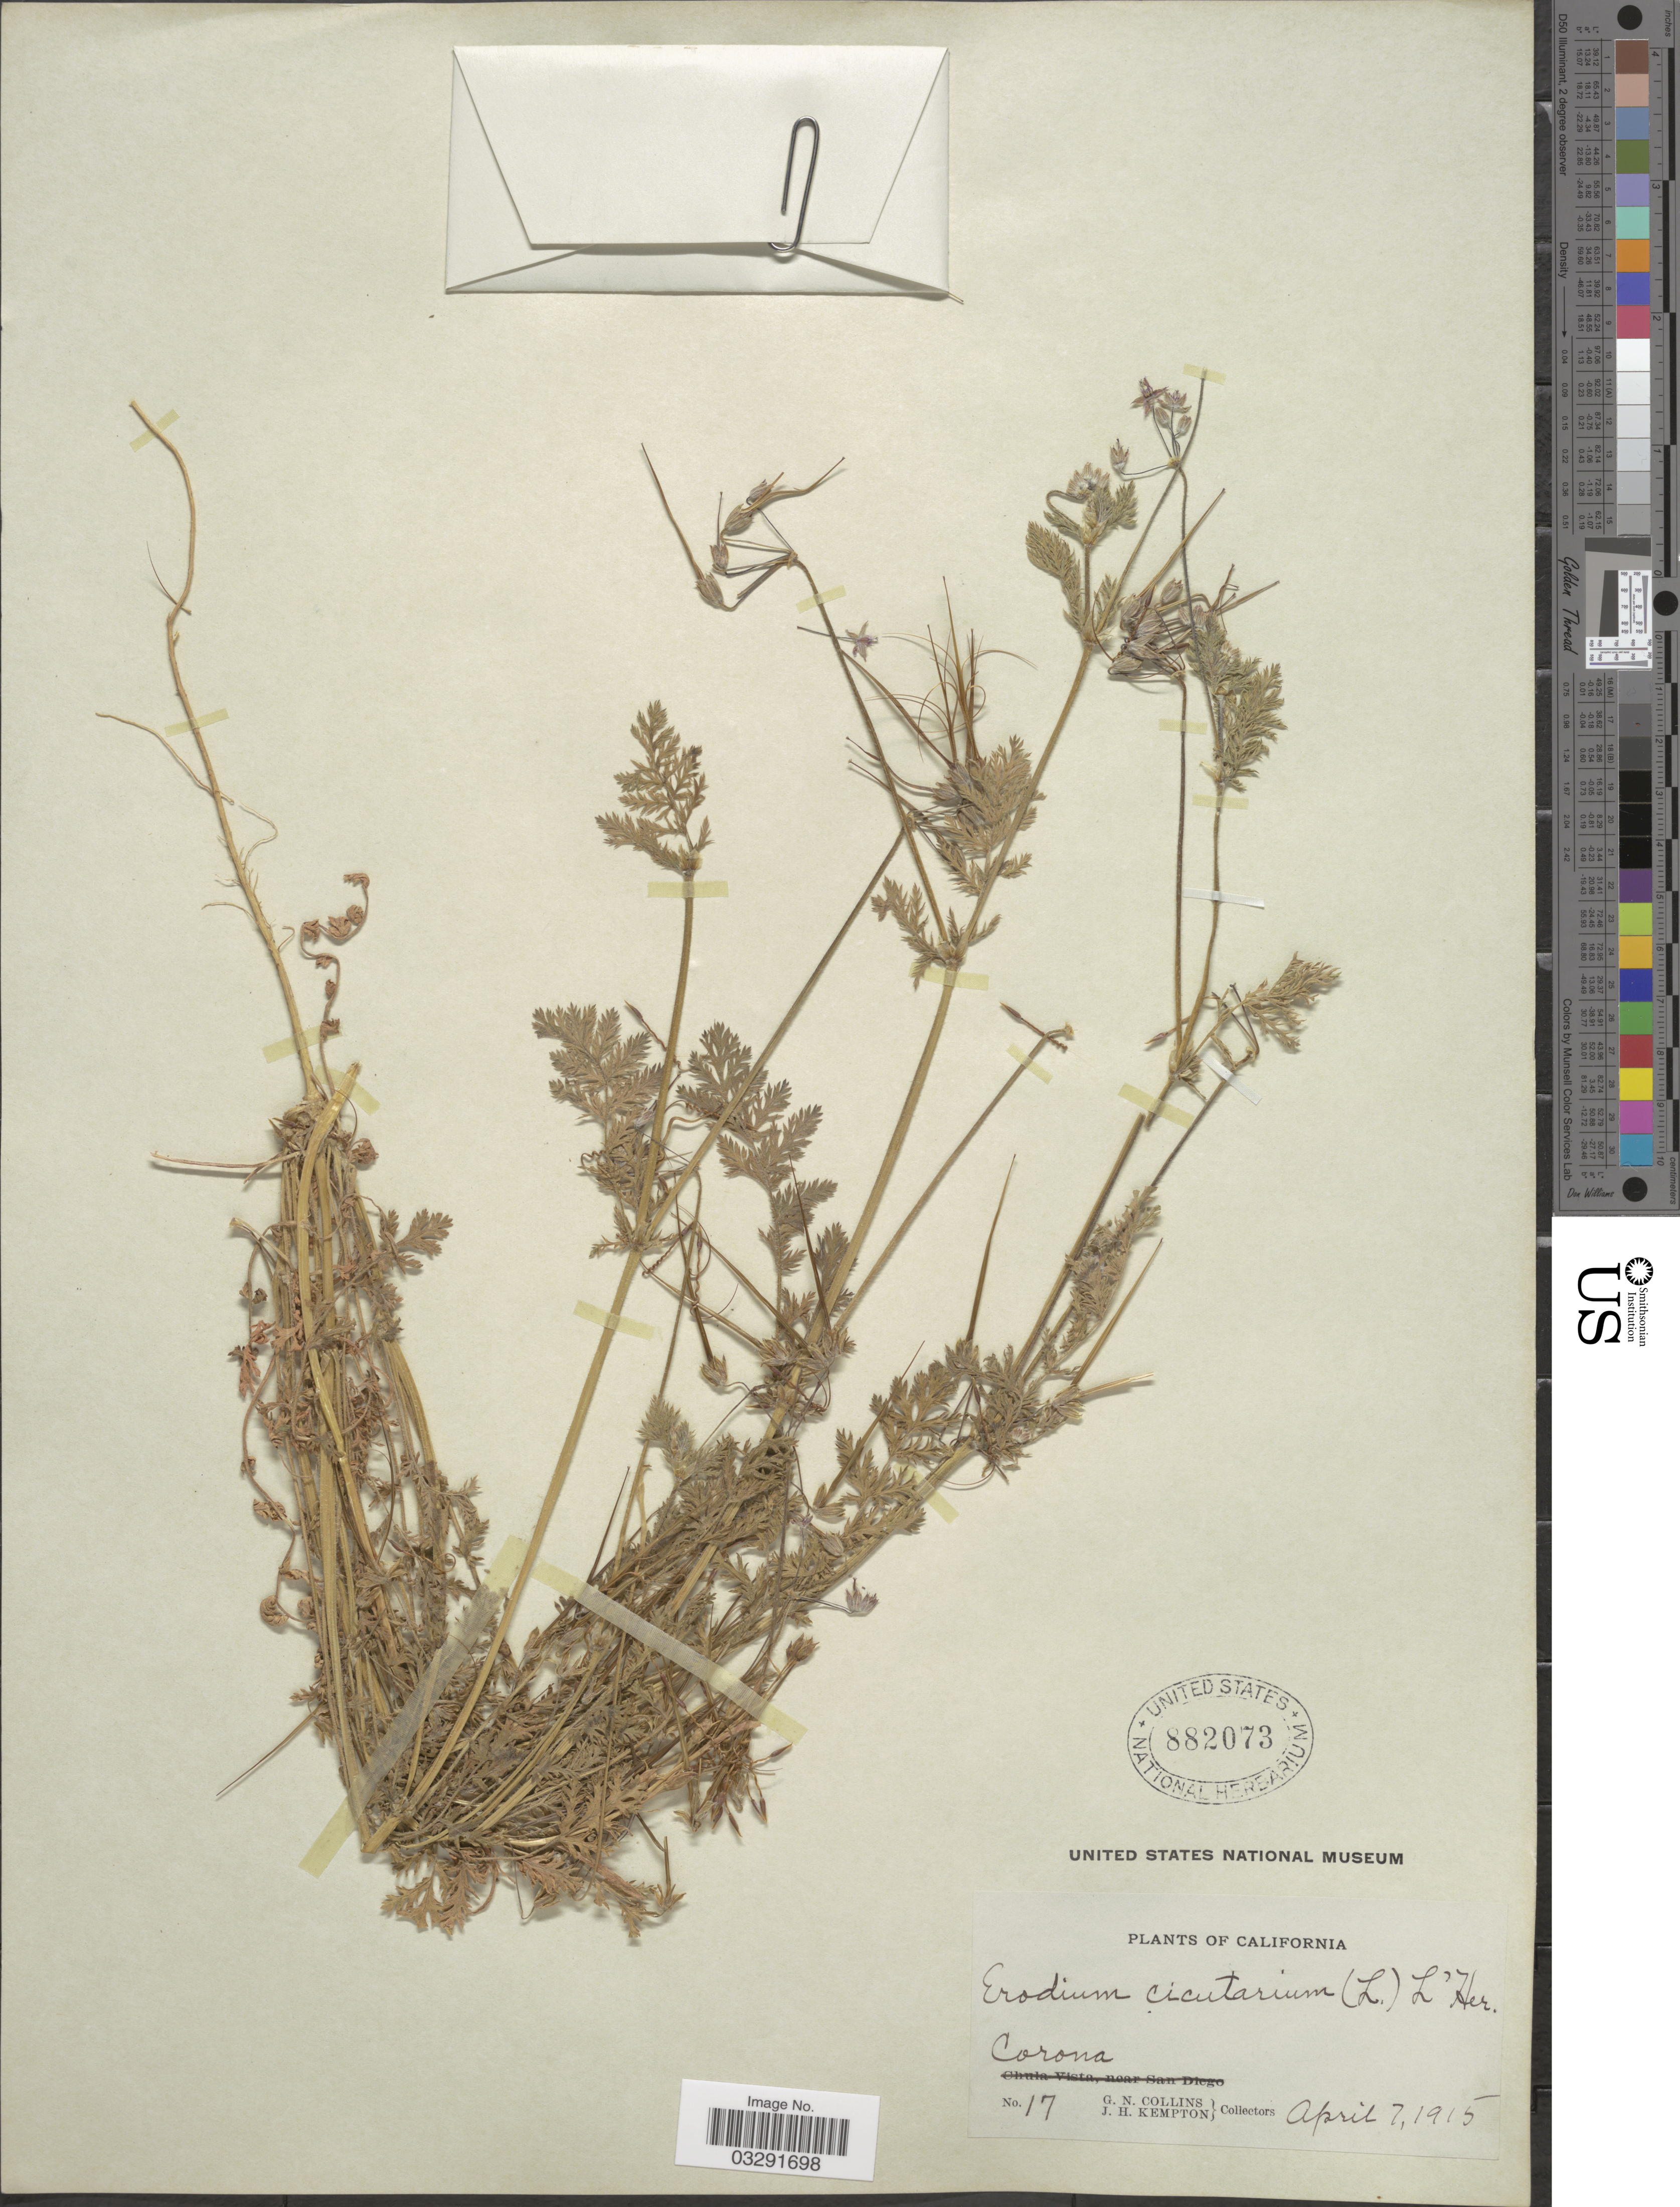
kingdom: Plantae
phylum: Tracheophyta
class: Magnoliopsida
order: Geraniales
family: Geraniaceae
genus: Erodium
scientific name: Erodium cicutarium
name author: (L.) L'Hér.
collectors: G. Collins & J. H. Kempton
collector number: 17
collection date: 1915-04-07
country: United States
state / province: California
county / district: Riverside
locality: Corona.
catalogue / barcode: US 882073